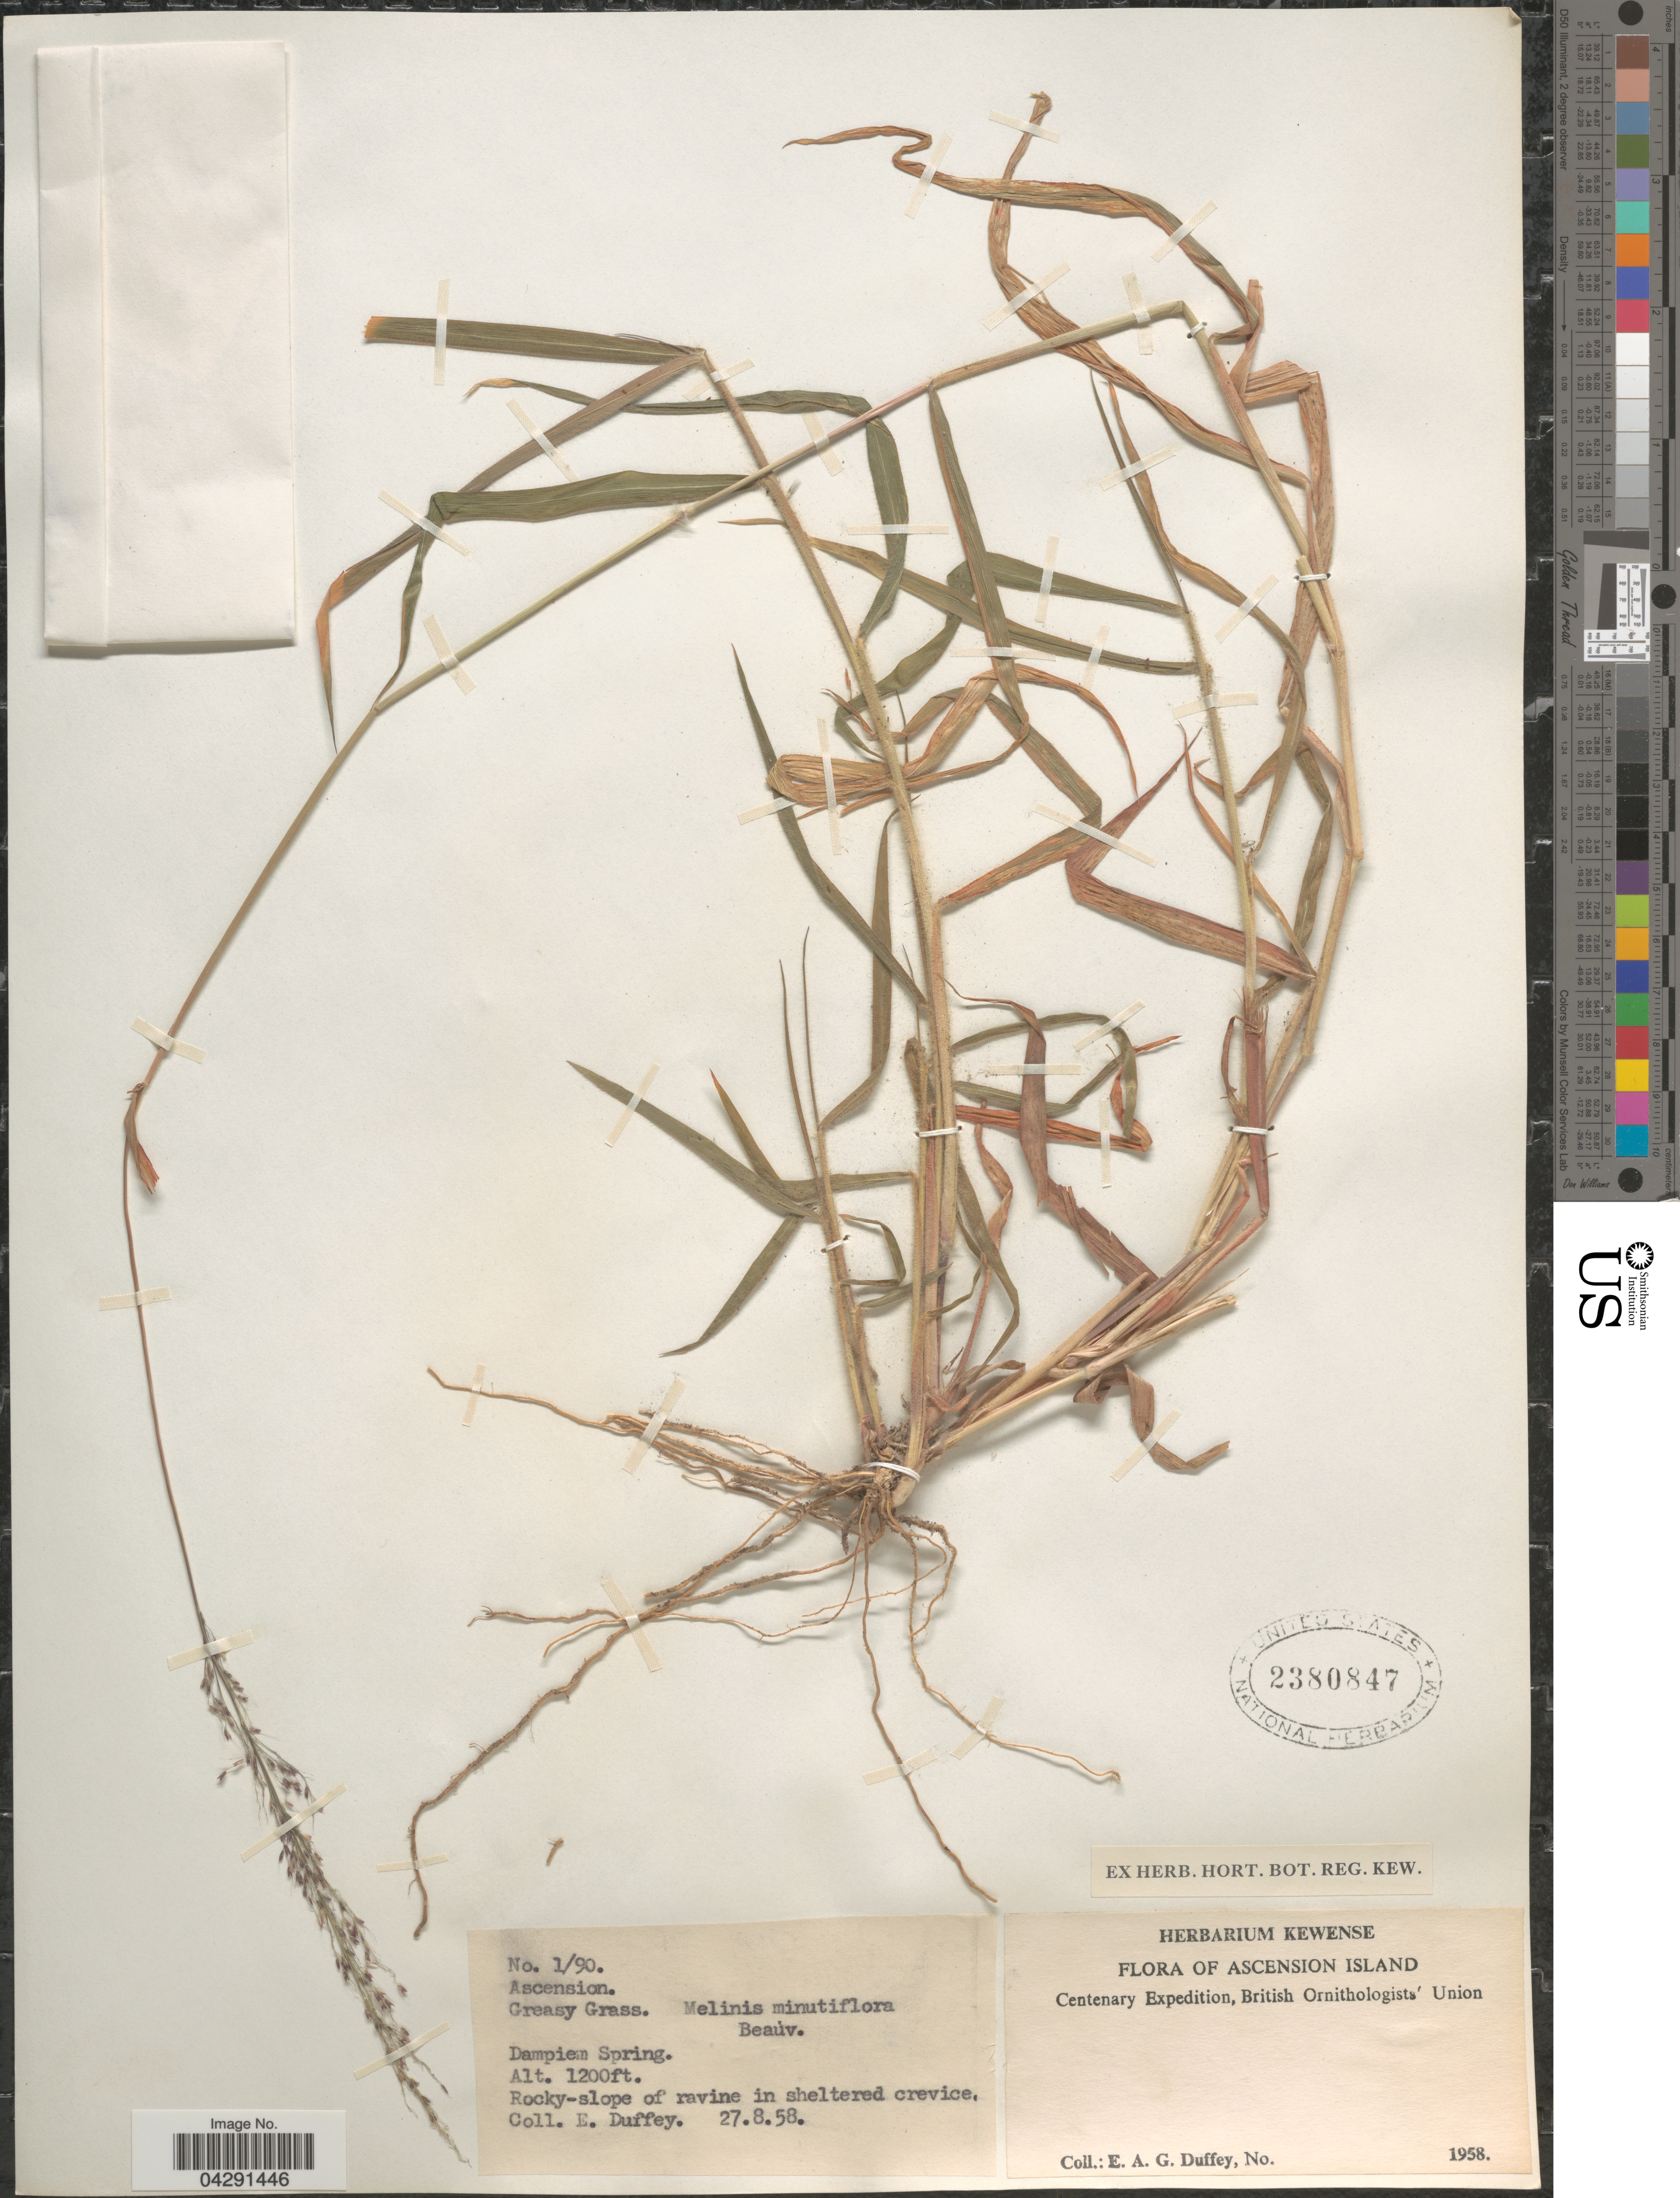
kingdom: Plantae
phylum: Tracheophyta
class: Liliopsida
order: Poales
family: Poaceae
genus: Melinis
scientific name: Melinis minutiflora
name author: P. Beauv.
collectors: E. Duffey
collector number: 1/90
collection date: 1958-08-27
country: St. Helena Islands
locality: Ascension Island. Centenary Expedition, British Ornithologists' Union. Dampiem Spring. Rocky-slope of ravine in sheltered crevice.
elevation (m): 366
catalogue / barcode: US 2380847